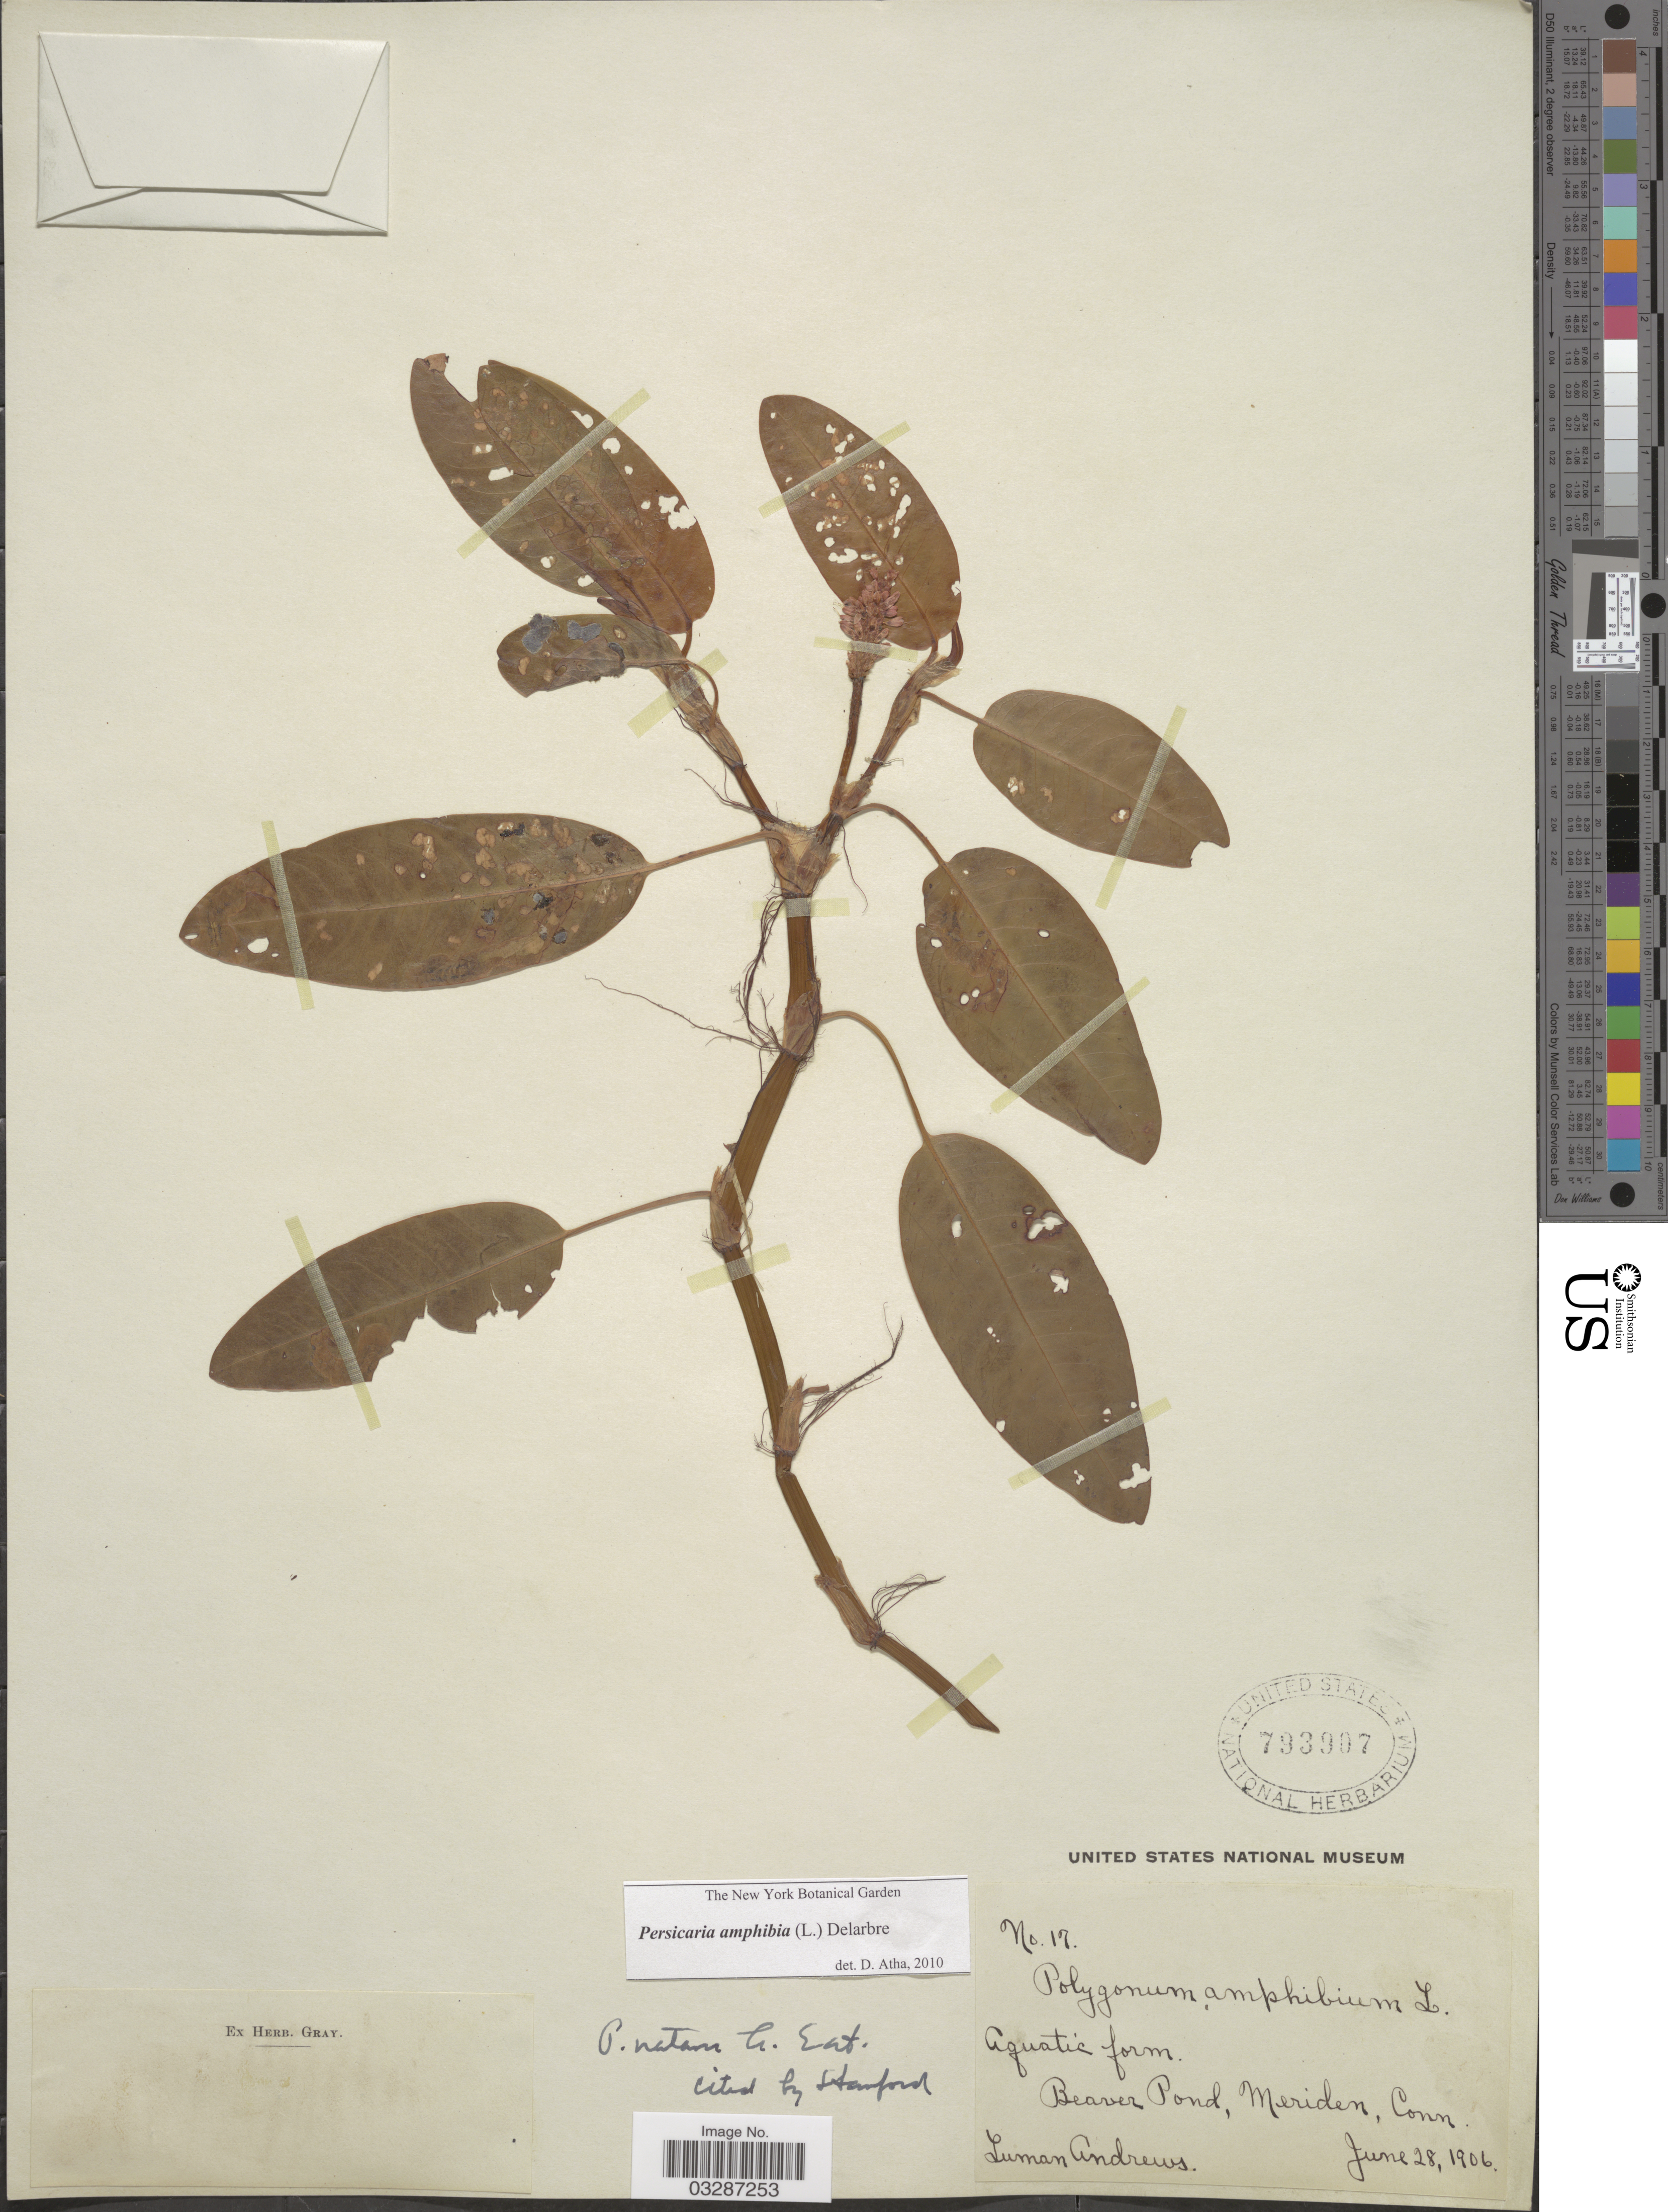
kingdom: Plantae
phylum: Tracheophyta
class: Magnoliopsida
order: Caryophyllales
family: Polygonaceae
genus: Persicaria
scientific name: Persicaria amphibia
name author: (L.) Delarbre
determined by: Atha, D. E.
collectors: L. Andrews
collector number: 17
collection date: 1906-06-28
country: United States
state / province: Connecticut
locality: Beaver Pond, Meriden.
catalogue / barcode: US 793907